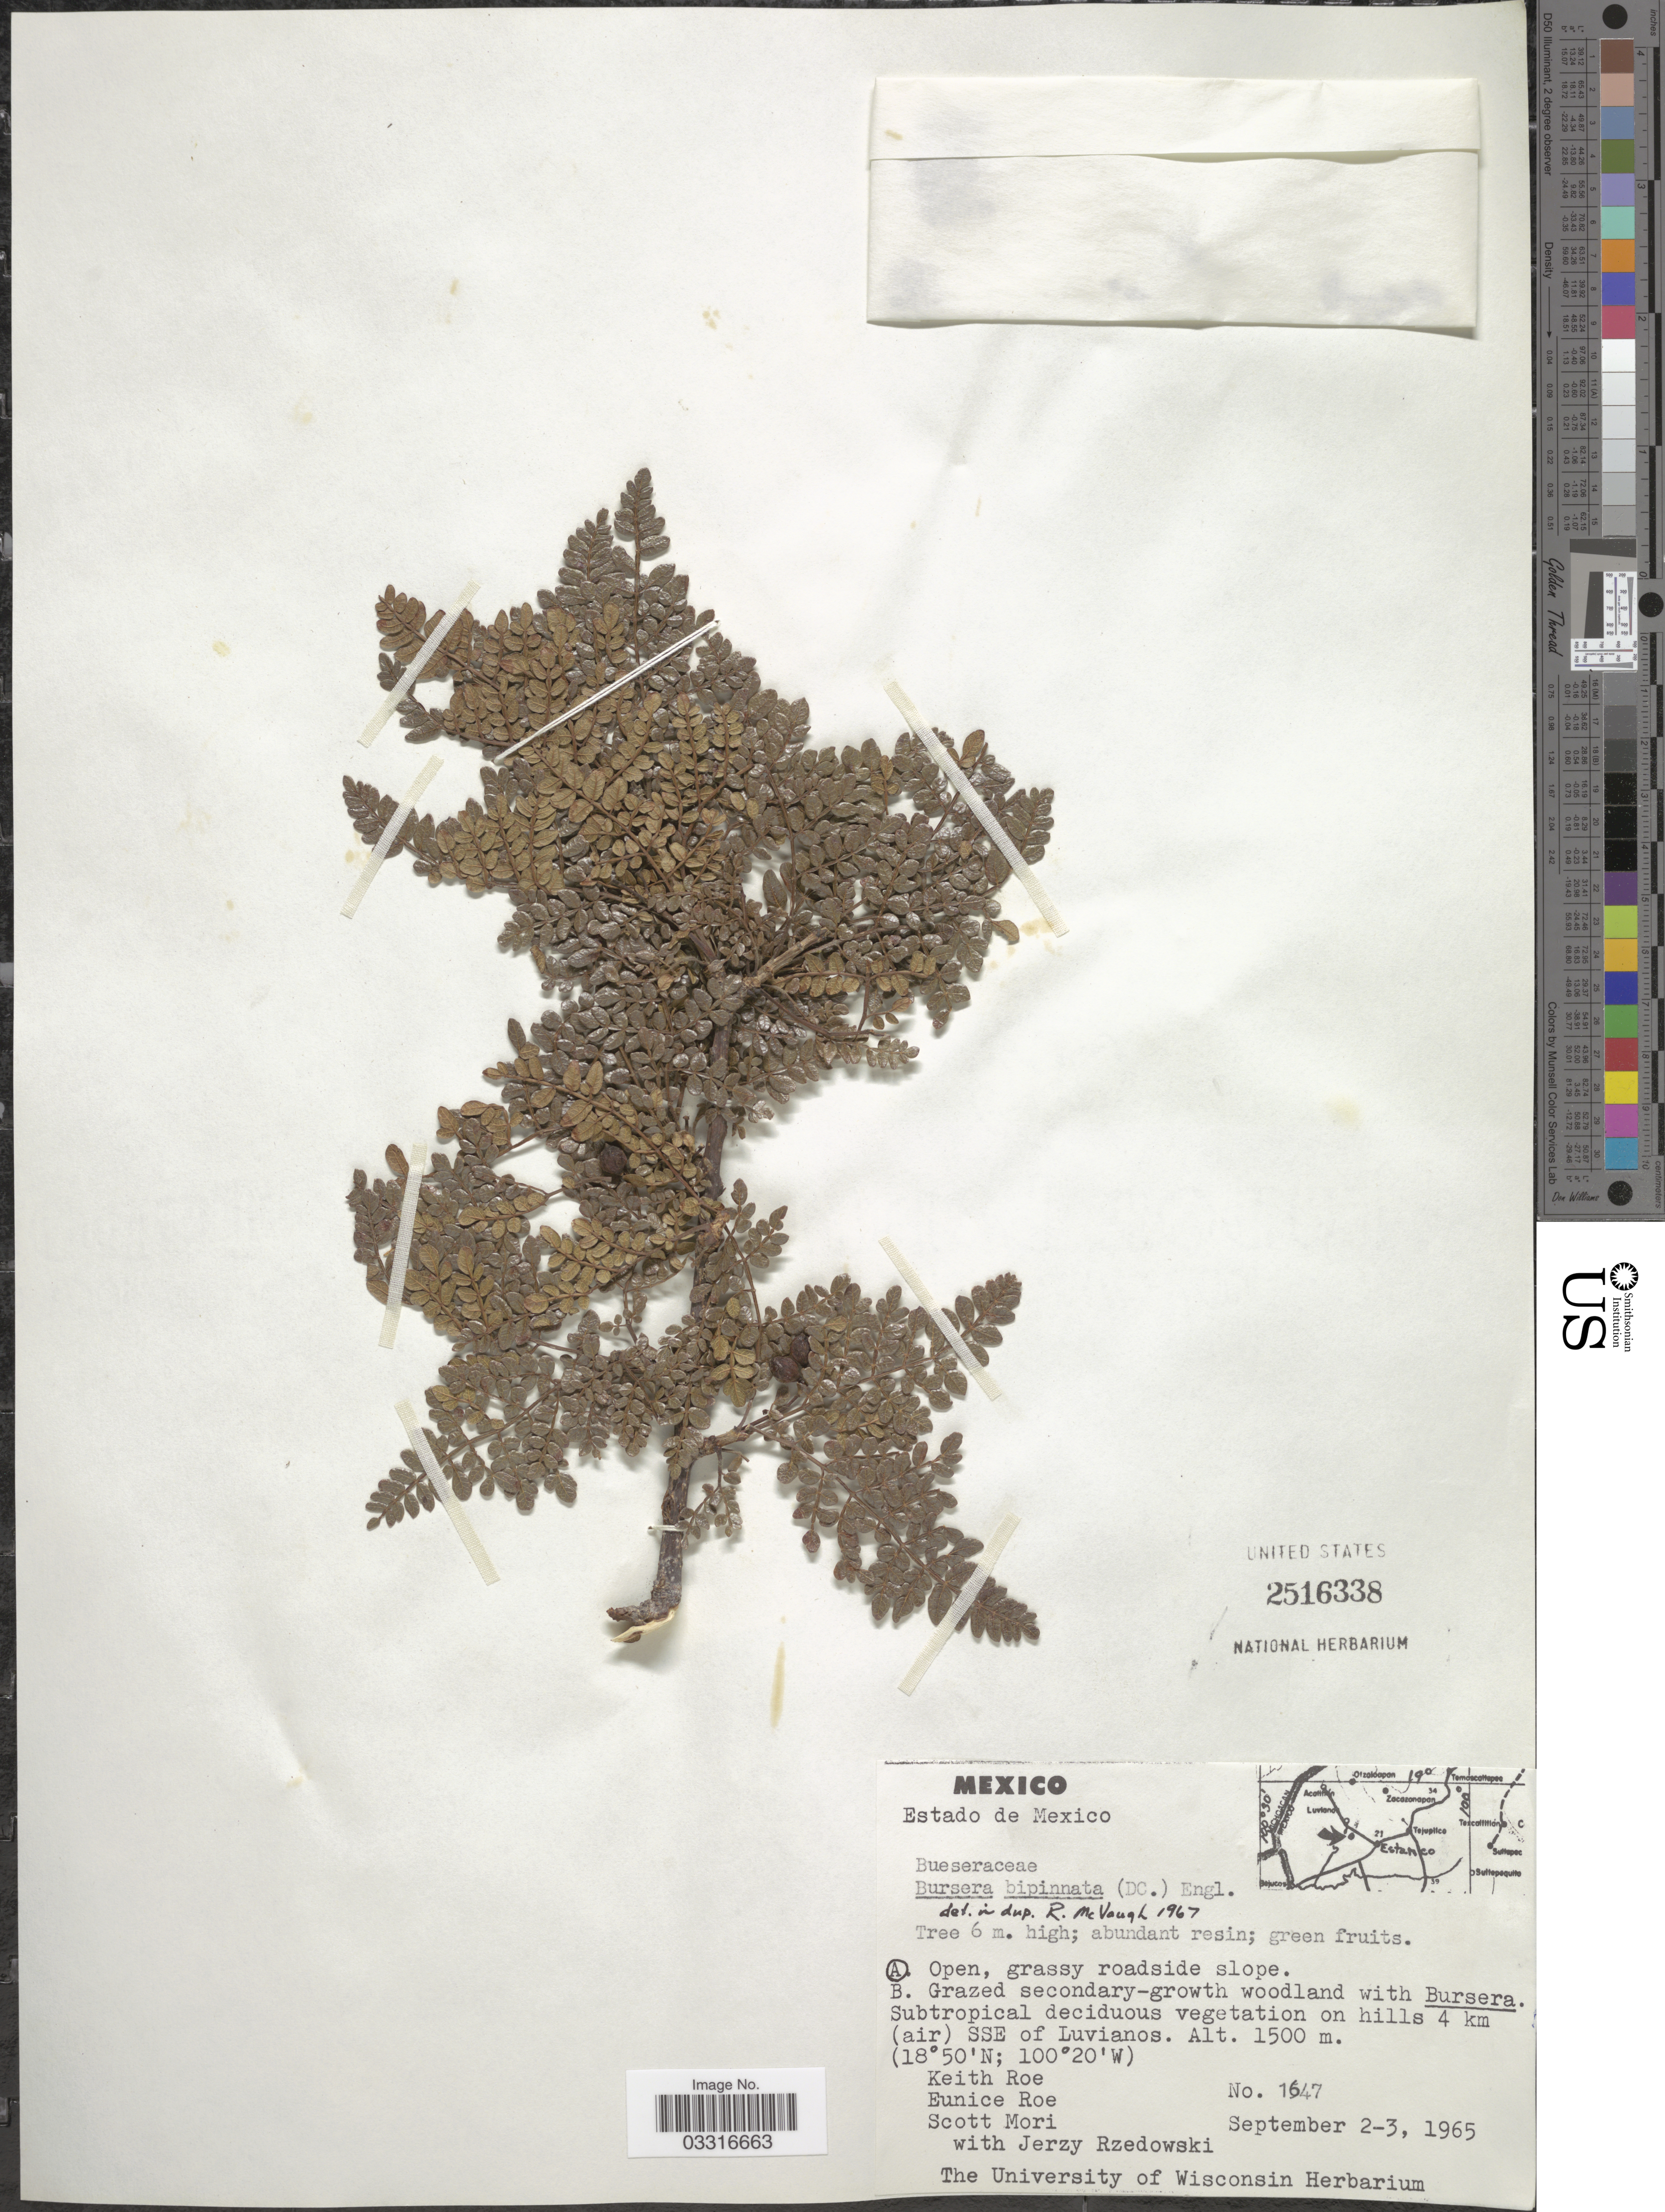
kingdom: Plantae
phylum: Tracheophyta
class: Magnoliopsida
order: Sapindales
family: Burseraceae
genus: Bursera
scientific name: Bursera bipinnata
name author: Engl.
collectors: K. E. Roe, E. Roe, S. Mori & J. Rzedowski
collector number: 1647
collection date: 1965-09-02/1965-09-03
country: Mexico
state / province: México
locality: Subtropical deciduous vegetation on hills 4 km (air) SSE of Luvianos.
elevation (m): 1500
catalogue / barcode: US 2516338